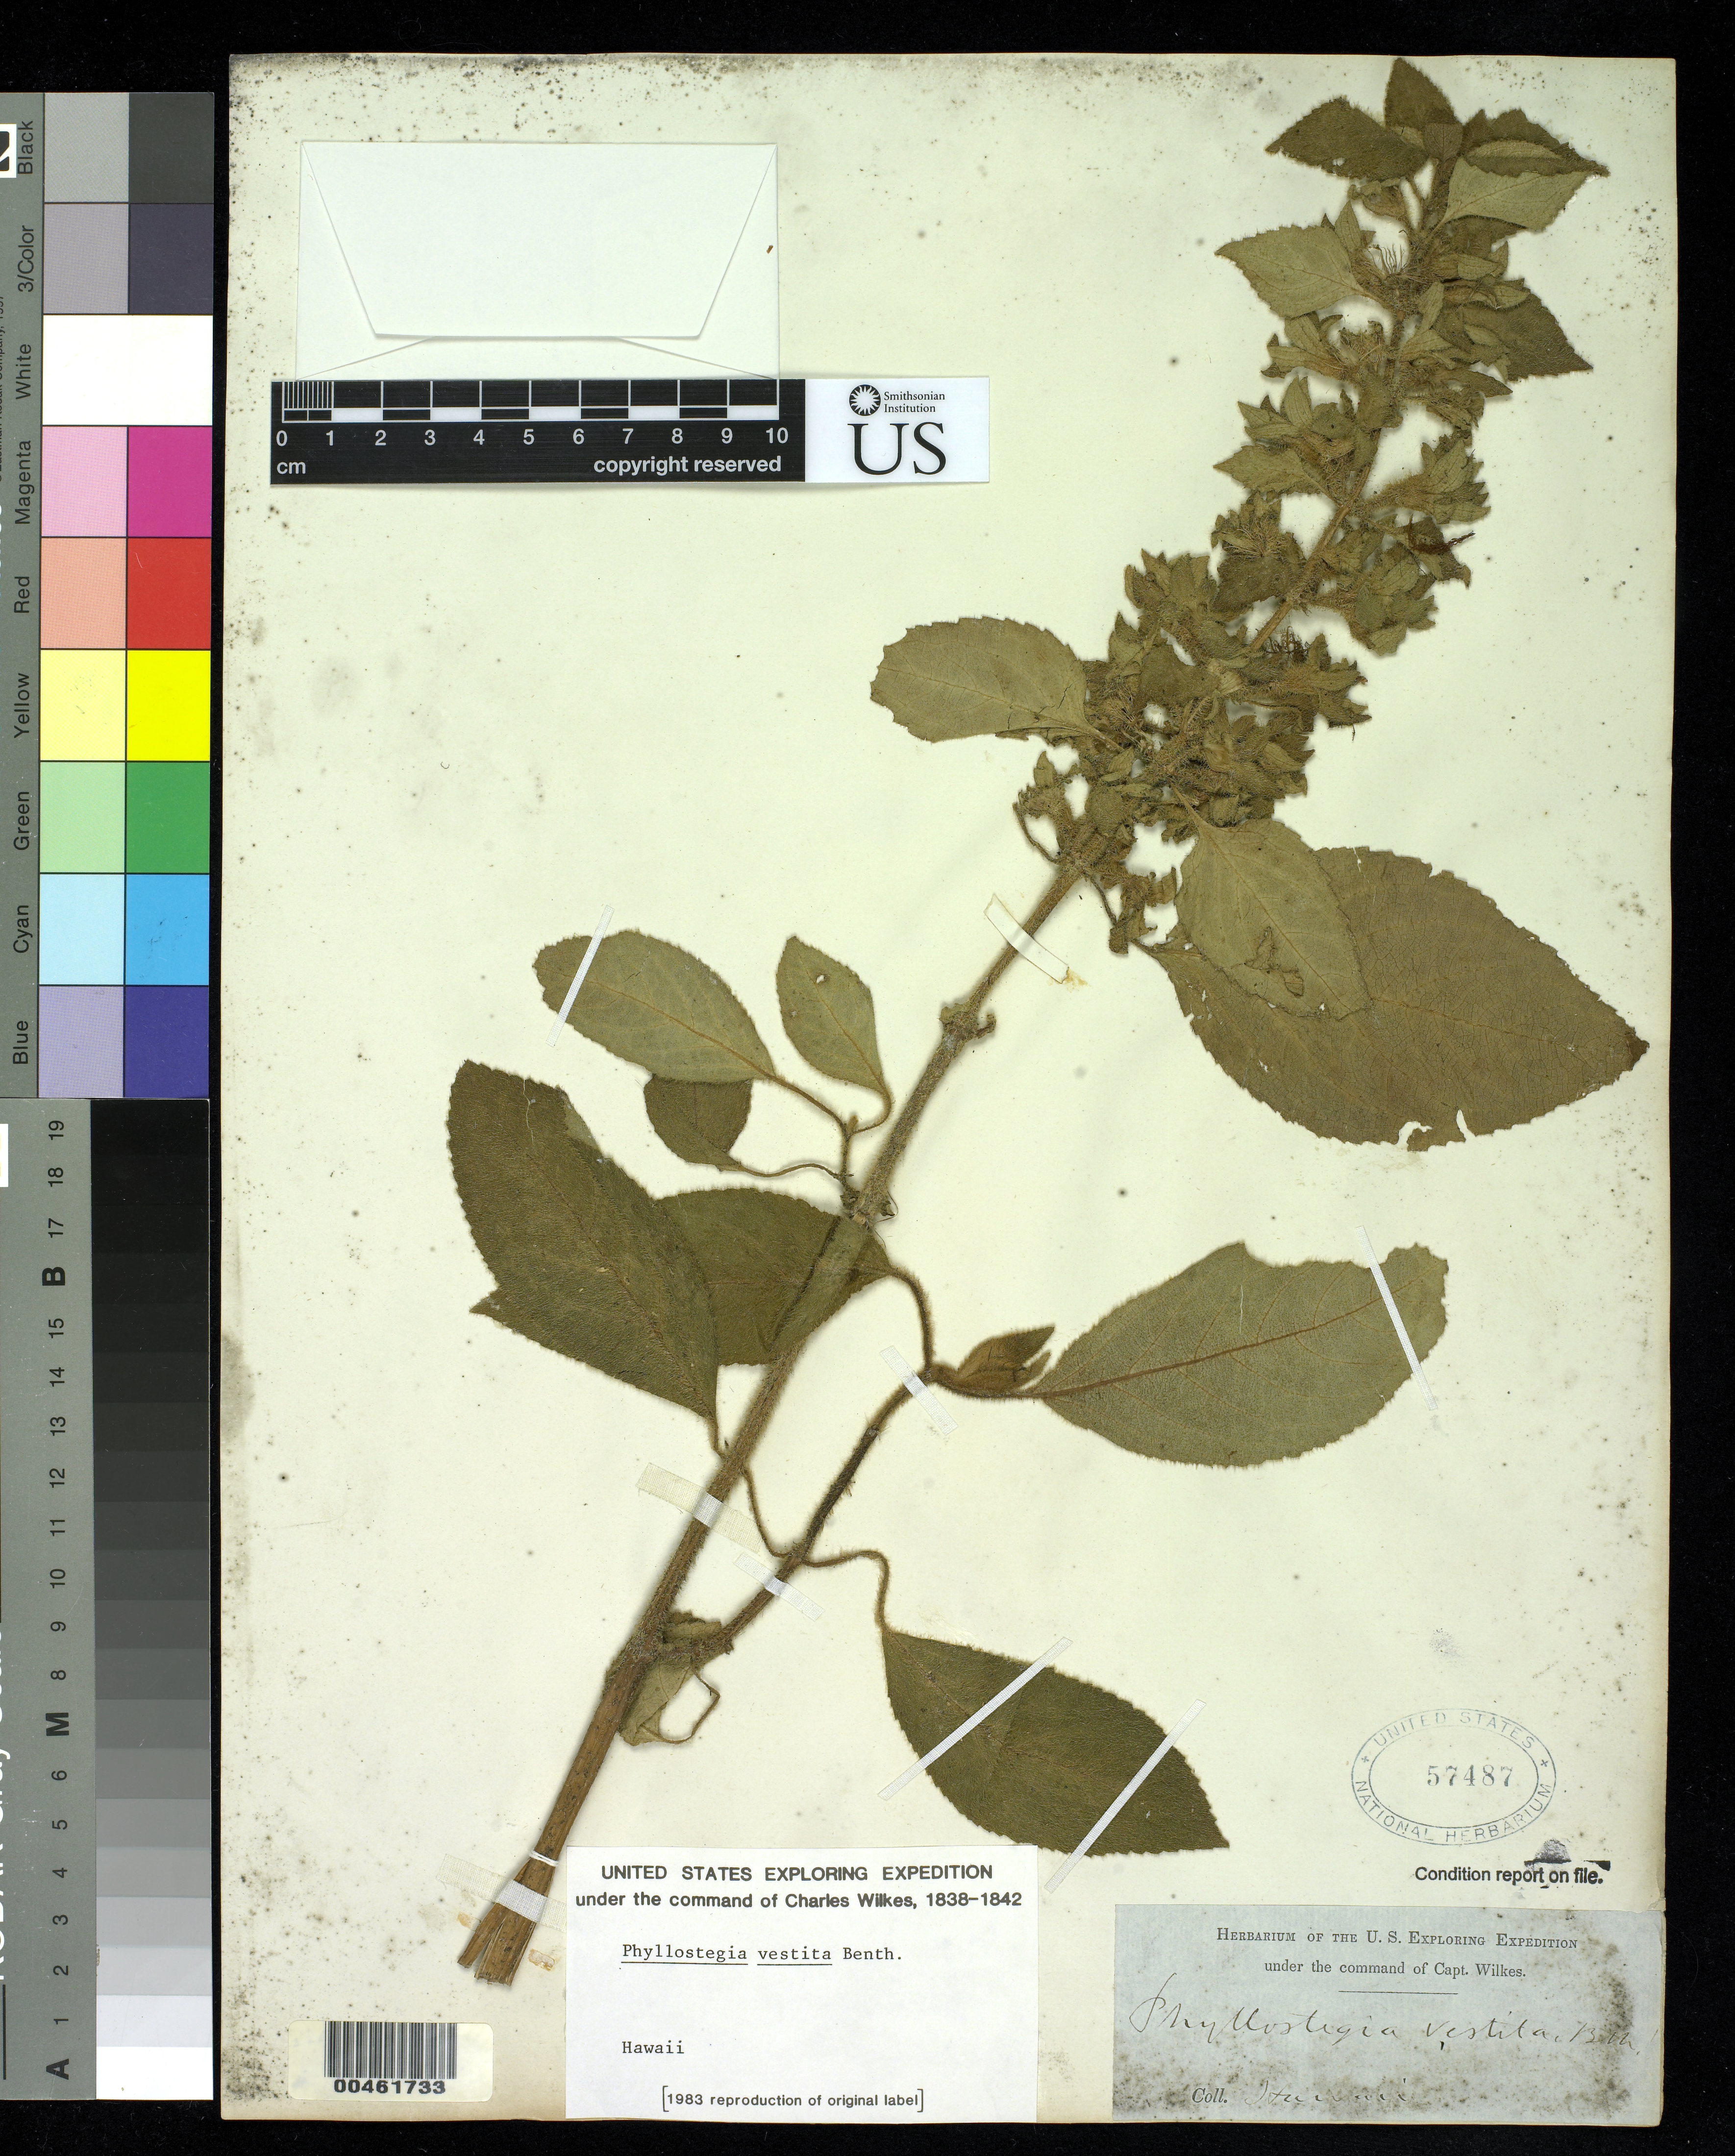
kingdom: Plantae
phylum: Tracheophyta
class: Magnoliopsida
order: Lamiales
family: Lamiaceae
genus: Phyllostegia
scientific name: Phyllostegia vestita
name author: Benth.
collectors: Wilkes Explor. Exped.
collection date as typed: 1838 to -- --- 1842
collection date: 1838/1842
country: United States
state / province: Hawaii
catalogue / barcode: US 57487